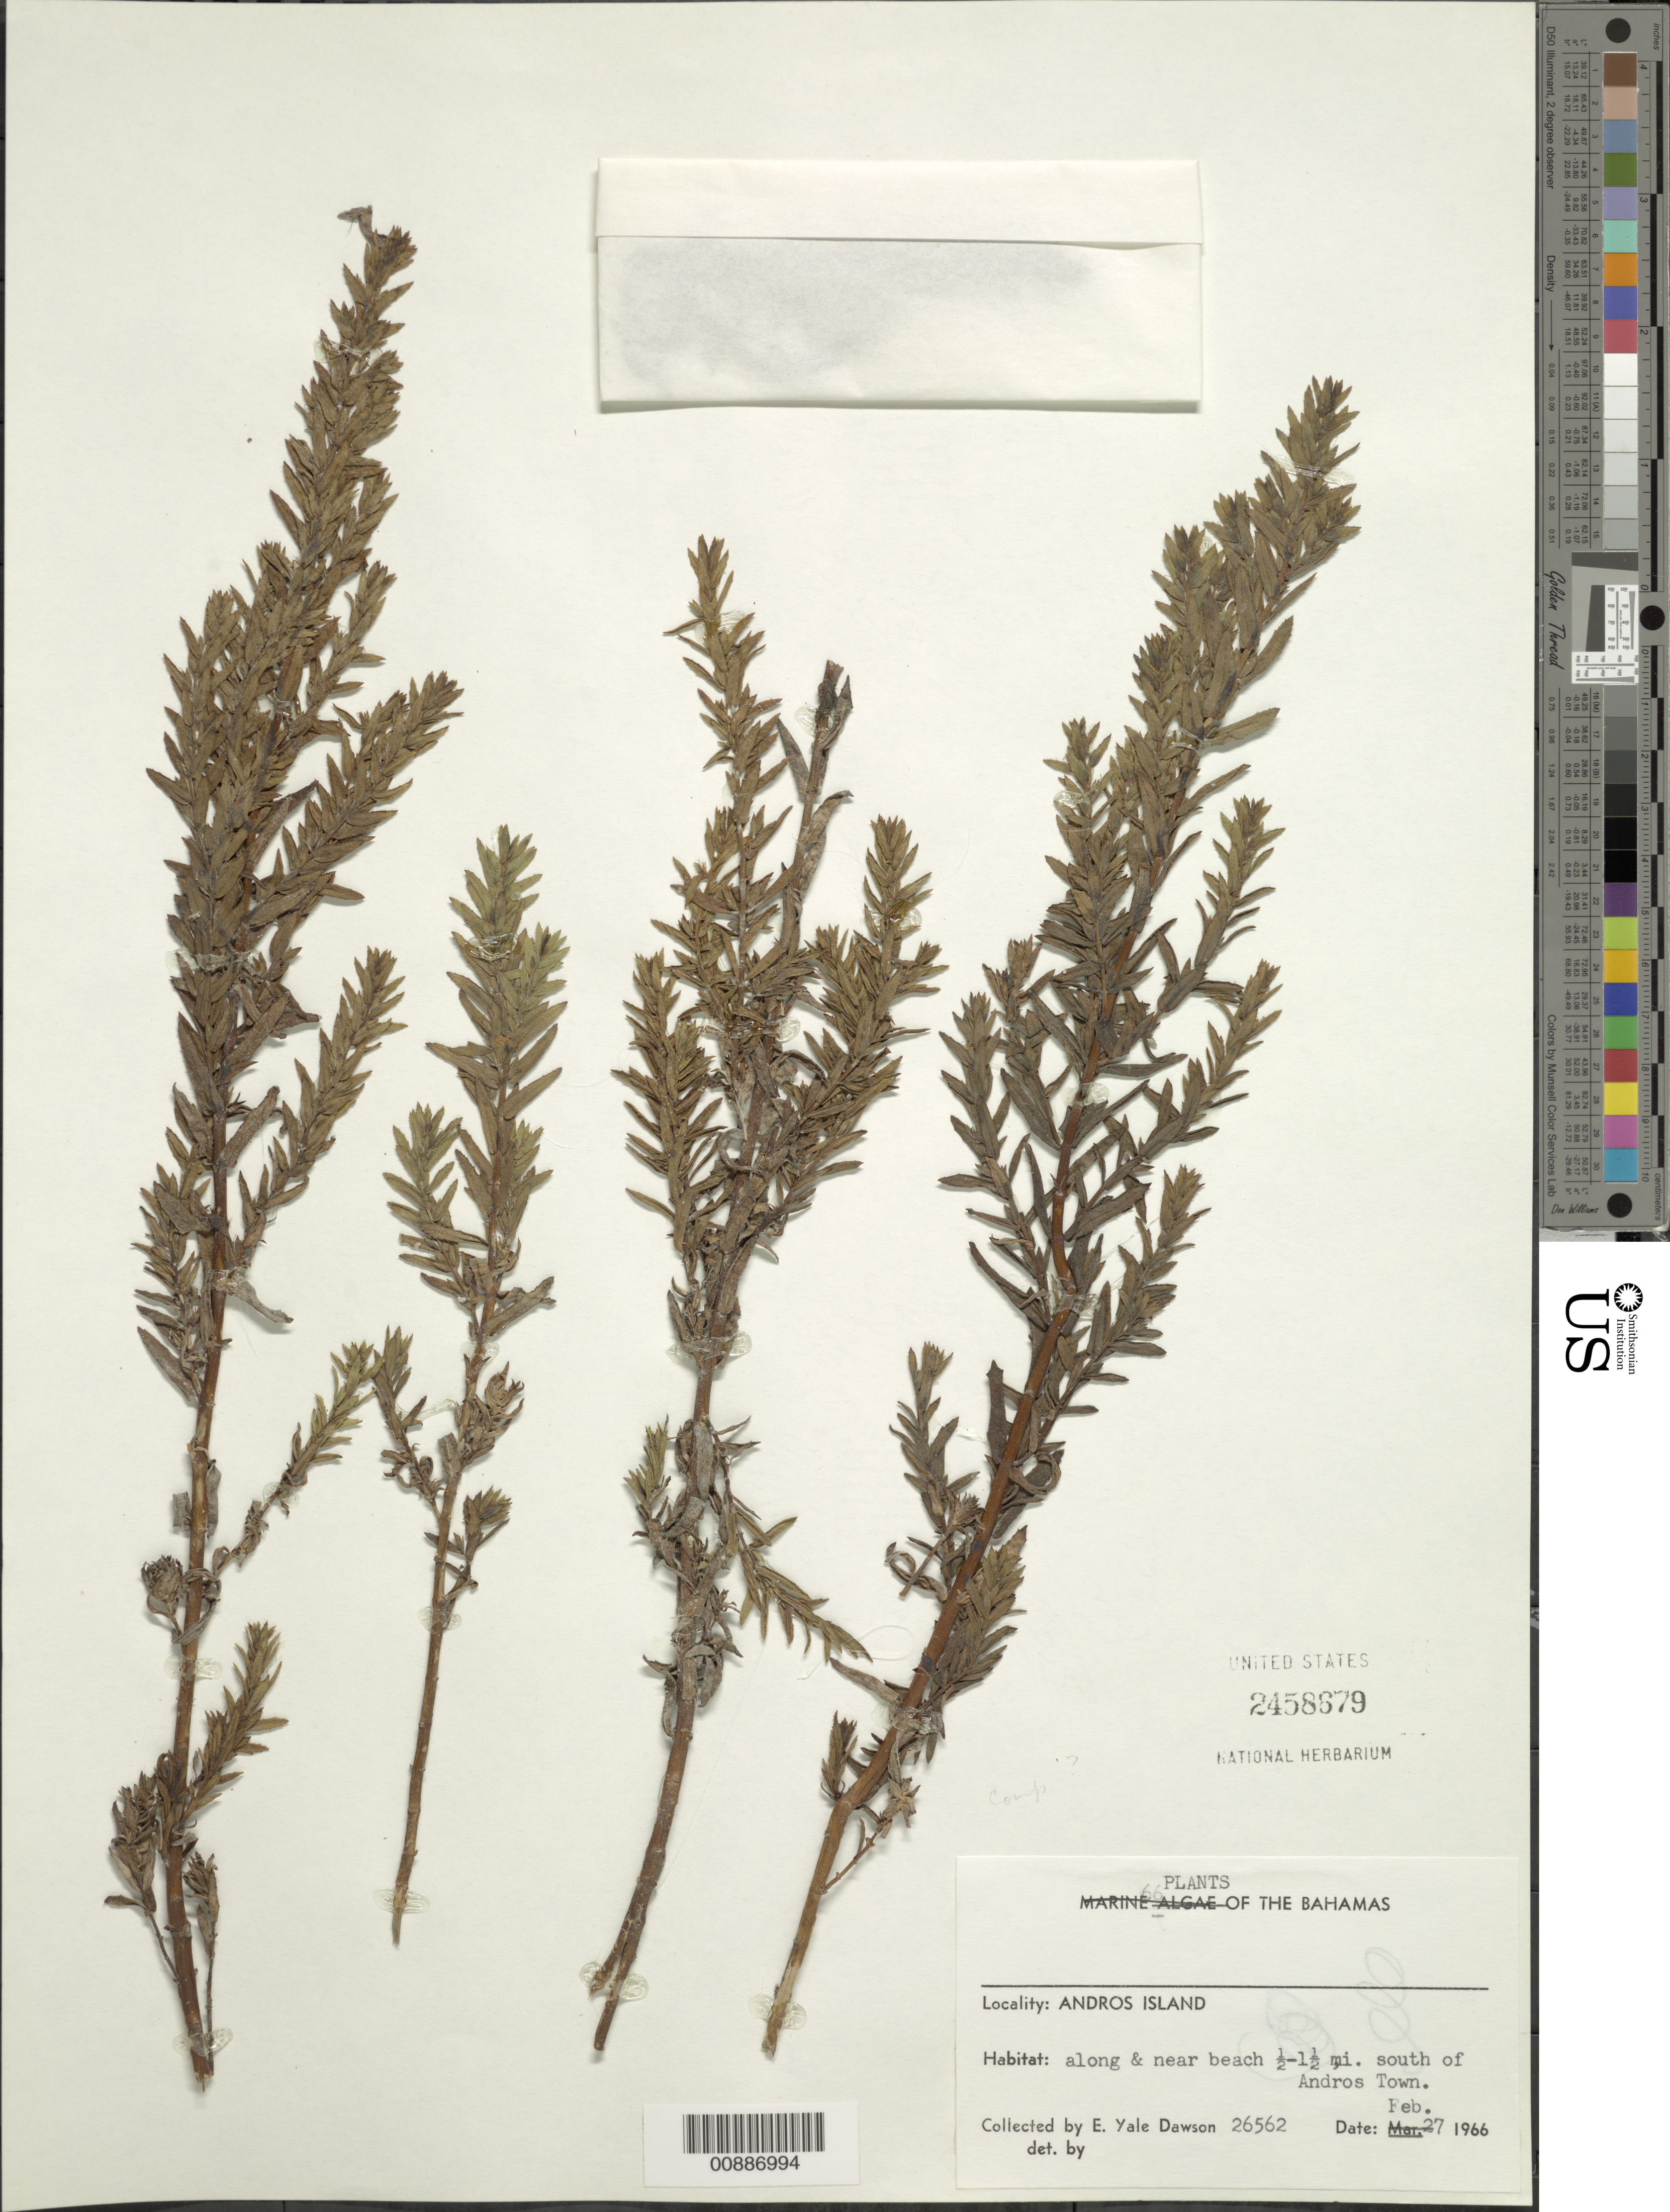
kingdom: Plantae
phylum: Tracheophyta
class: Magnoliopsida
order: Asterales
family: Asteraceae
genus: Baccharis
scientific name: Baccharis sp.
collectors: E. Y. Dawson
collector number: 26562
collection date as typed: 27 Feb 1966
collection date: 1966-02-27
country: Bahamas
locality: Andros Island: 0.5-1.5 mi. south of Andros Town.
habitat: Along and near beach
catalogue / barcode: US 2458679